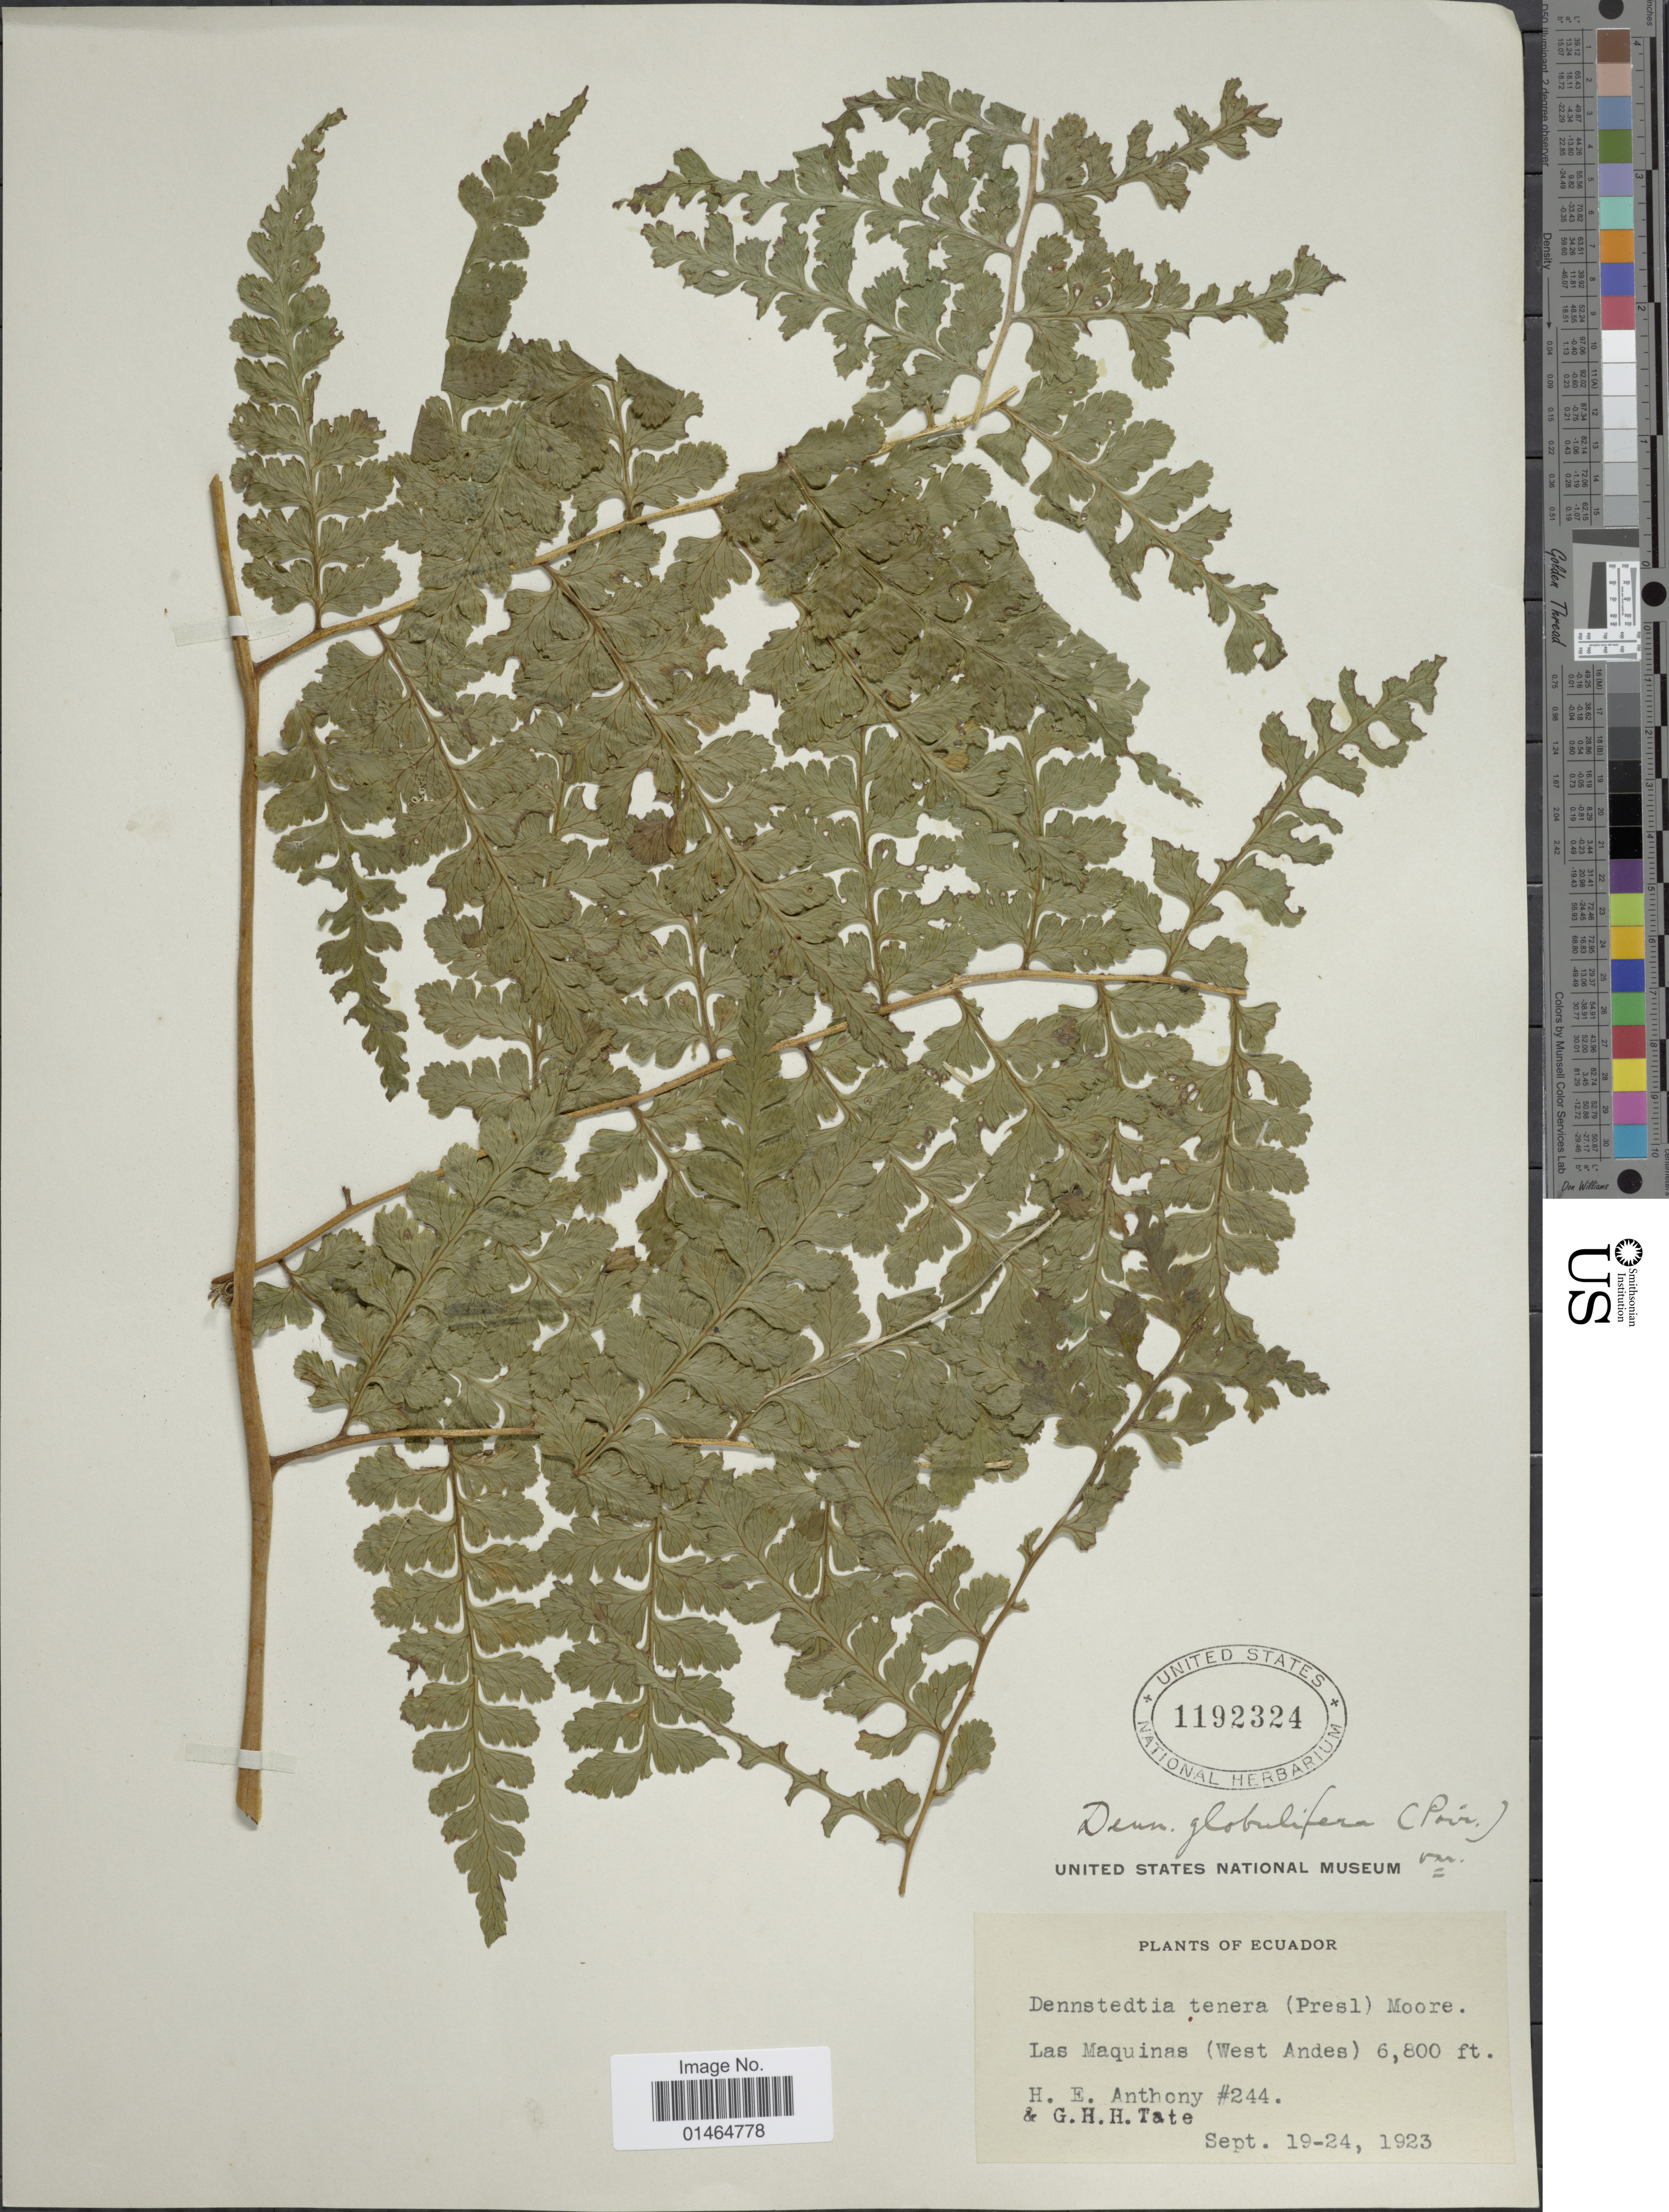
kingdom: Plantae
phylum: Tracheophyta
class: Polypodiopsida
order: Polypodiales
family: Dennstaedtiaceae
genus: Dennstaedtia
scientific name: Dennstaedtia globulifera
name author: (Poir.) Hieron.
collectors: H. E. Anthony & G. Tate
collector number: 244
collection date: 1923-09-19/1923-09-24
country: Ecuador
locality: Las Maquinas (West Andes)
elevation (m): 2073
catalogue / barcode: US 1192324